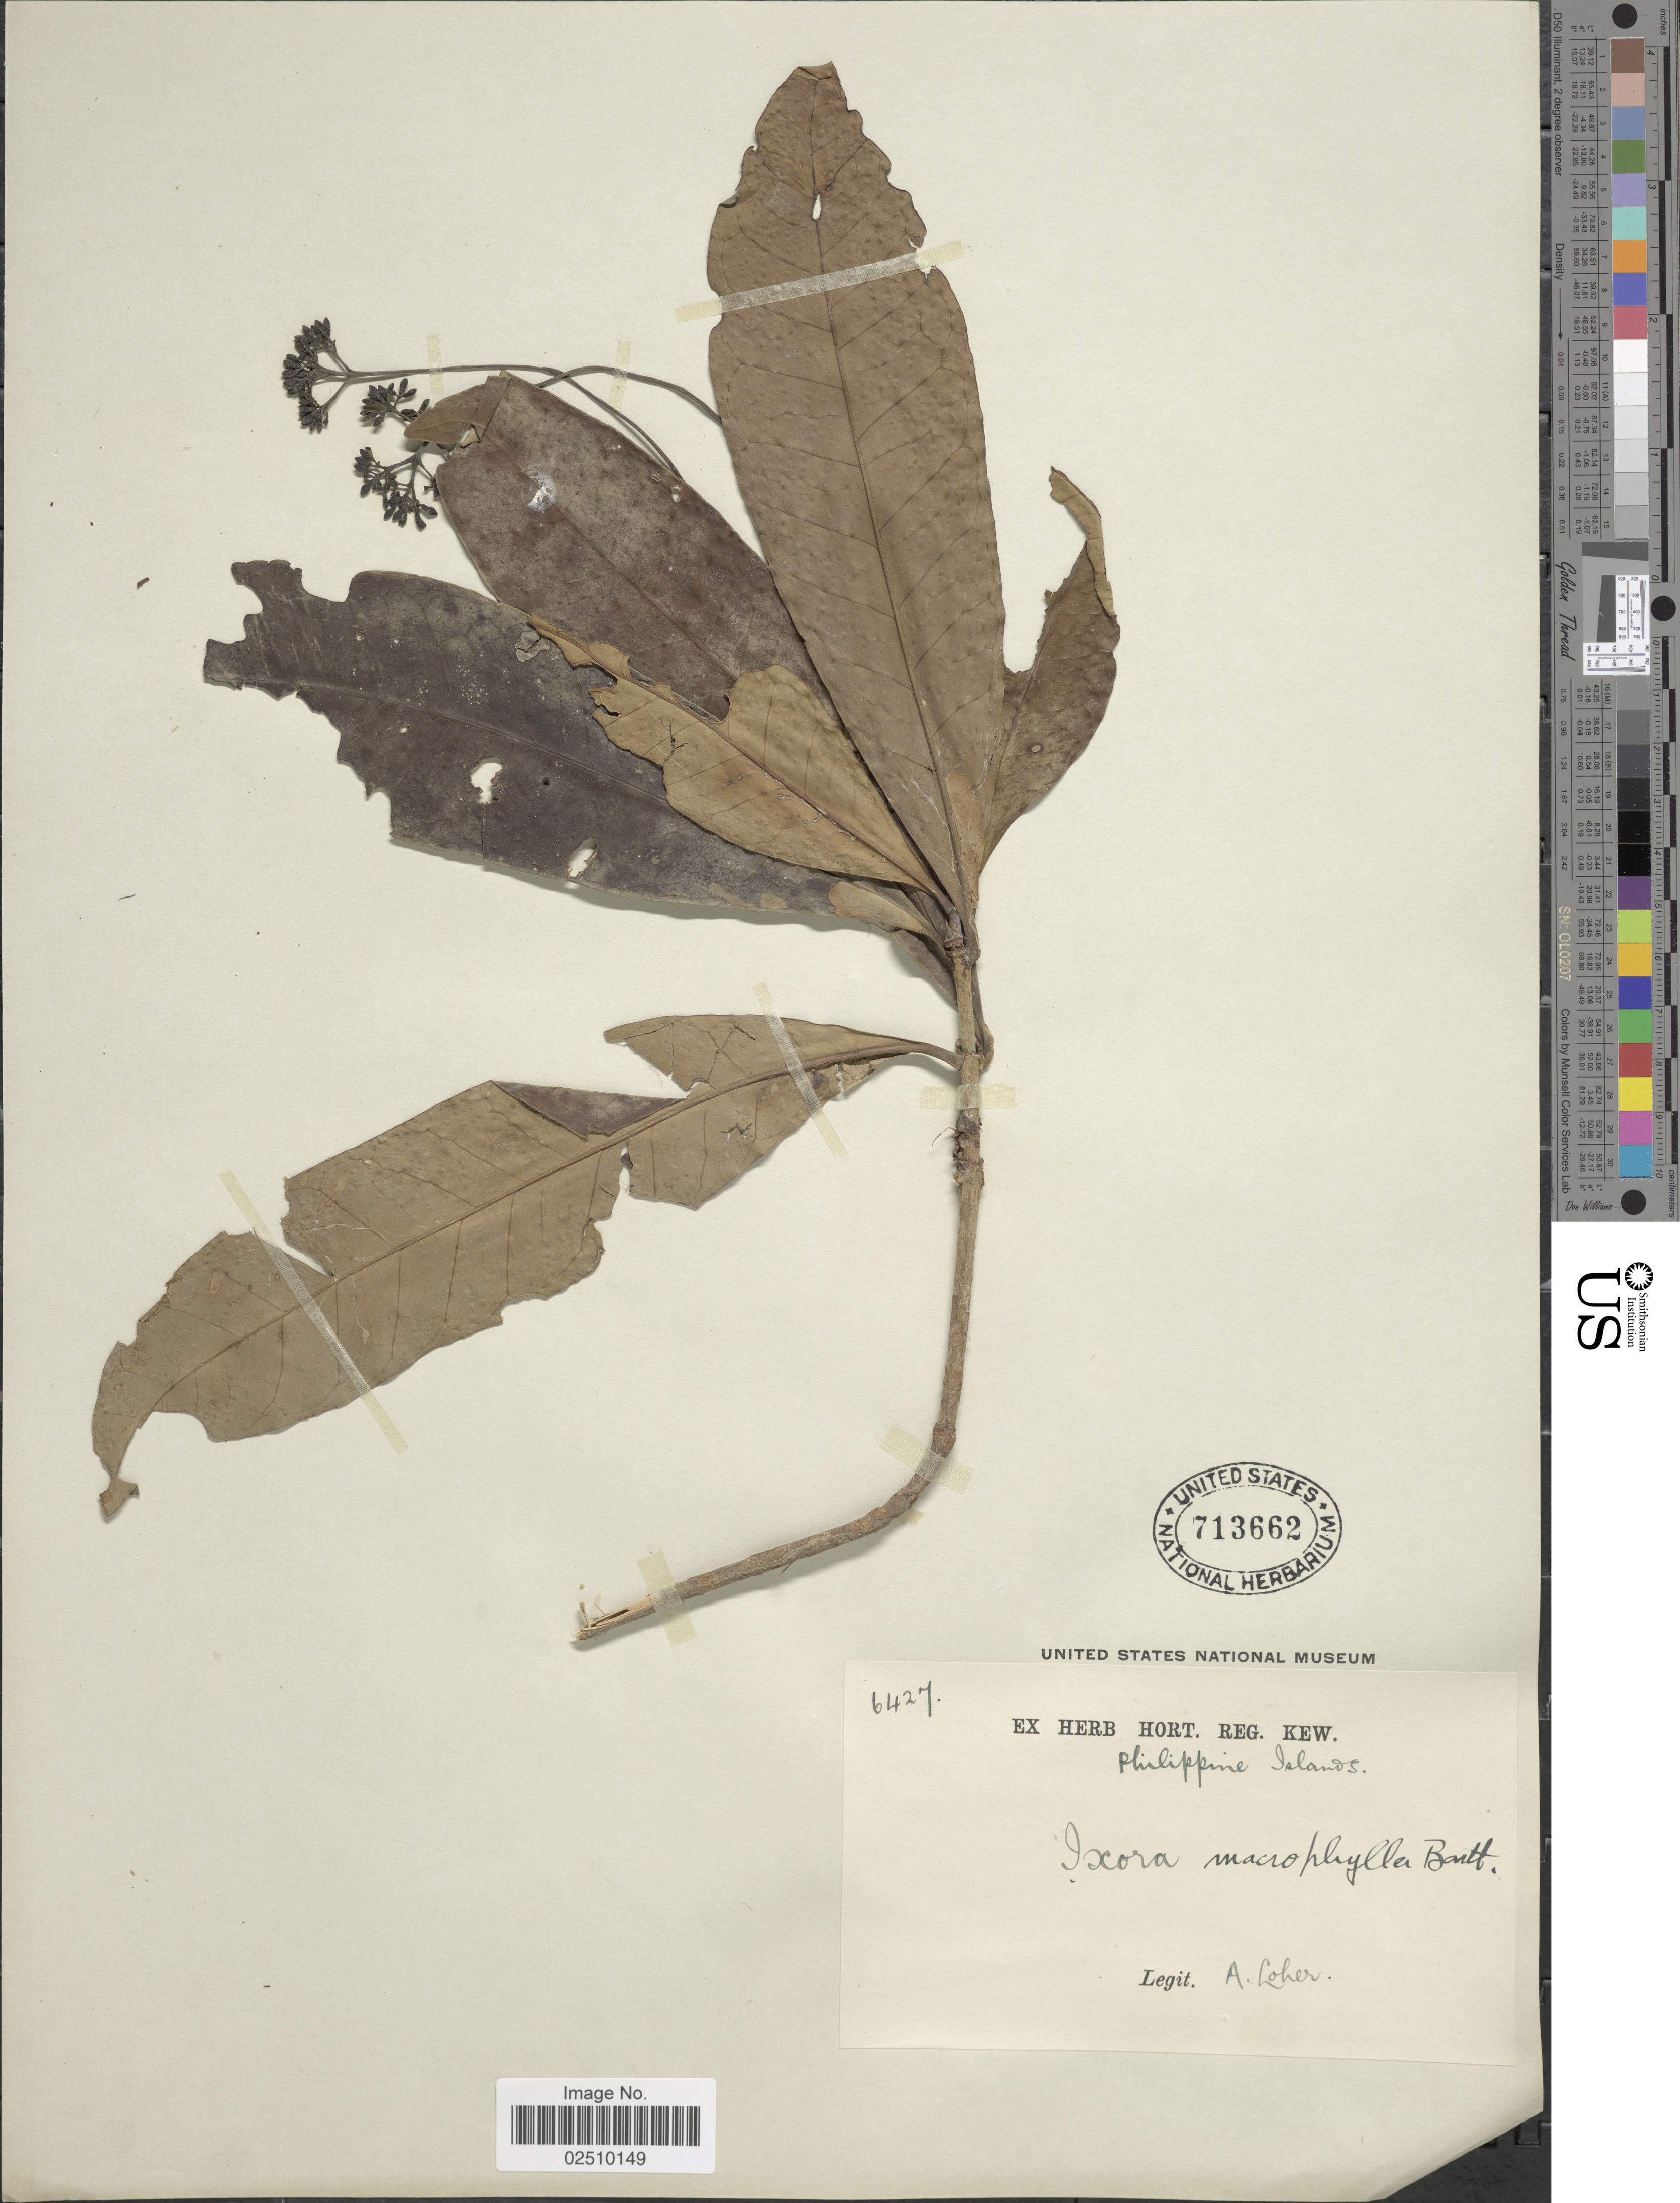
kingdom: Plantae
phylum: Tracheophyta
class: Magnoliopsida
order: Gentianales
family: Rubiaceae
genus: Ixora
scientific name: Ixora macrophylla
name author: Bartl. ex DC.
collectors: A. Loher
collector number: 6427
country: Philippines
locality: Philippine Islands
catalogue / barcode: US 713662